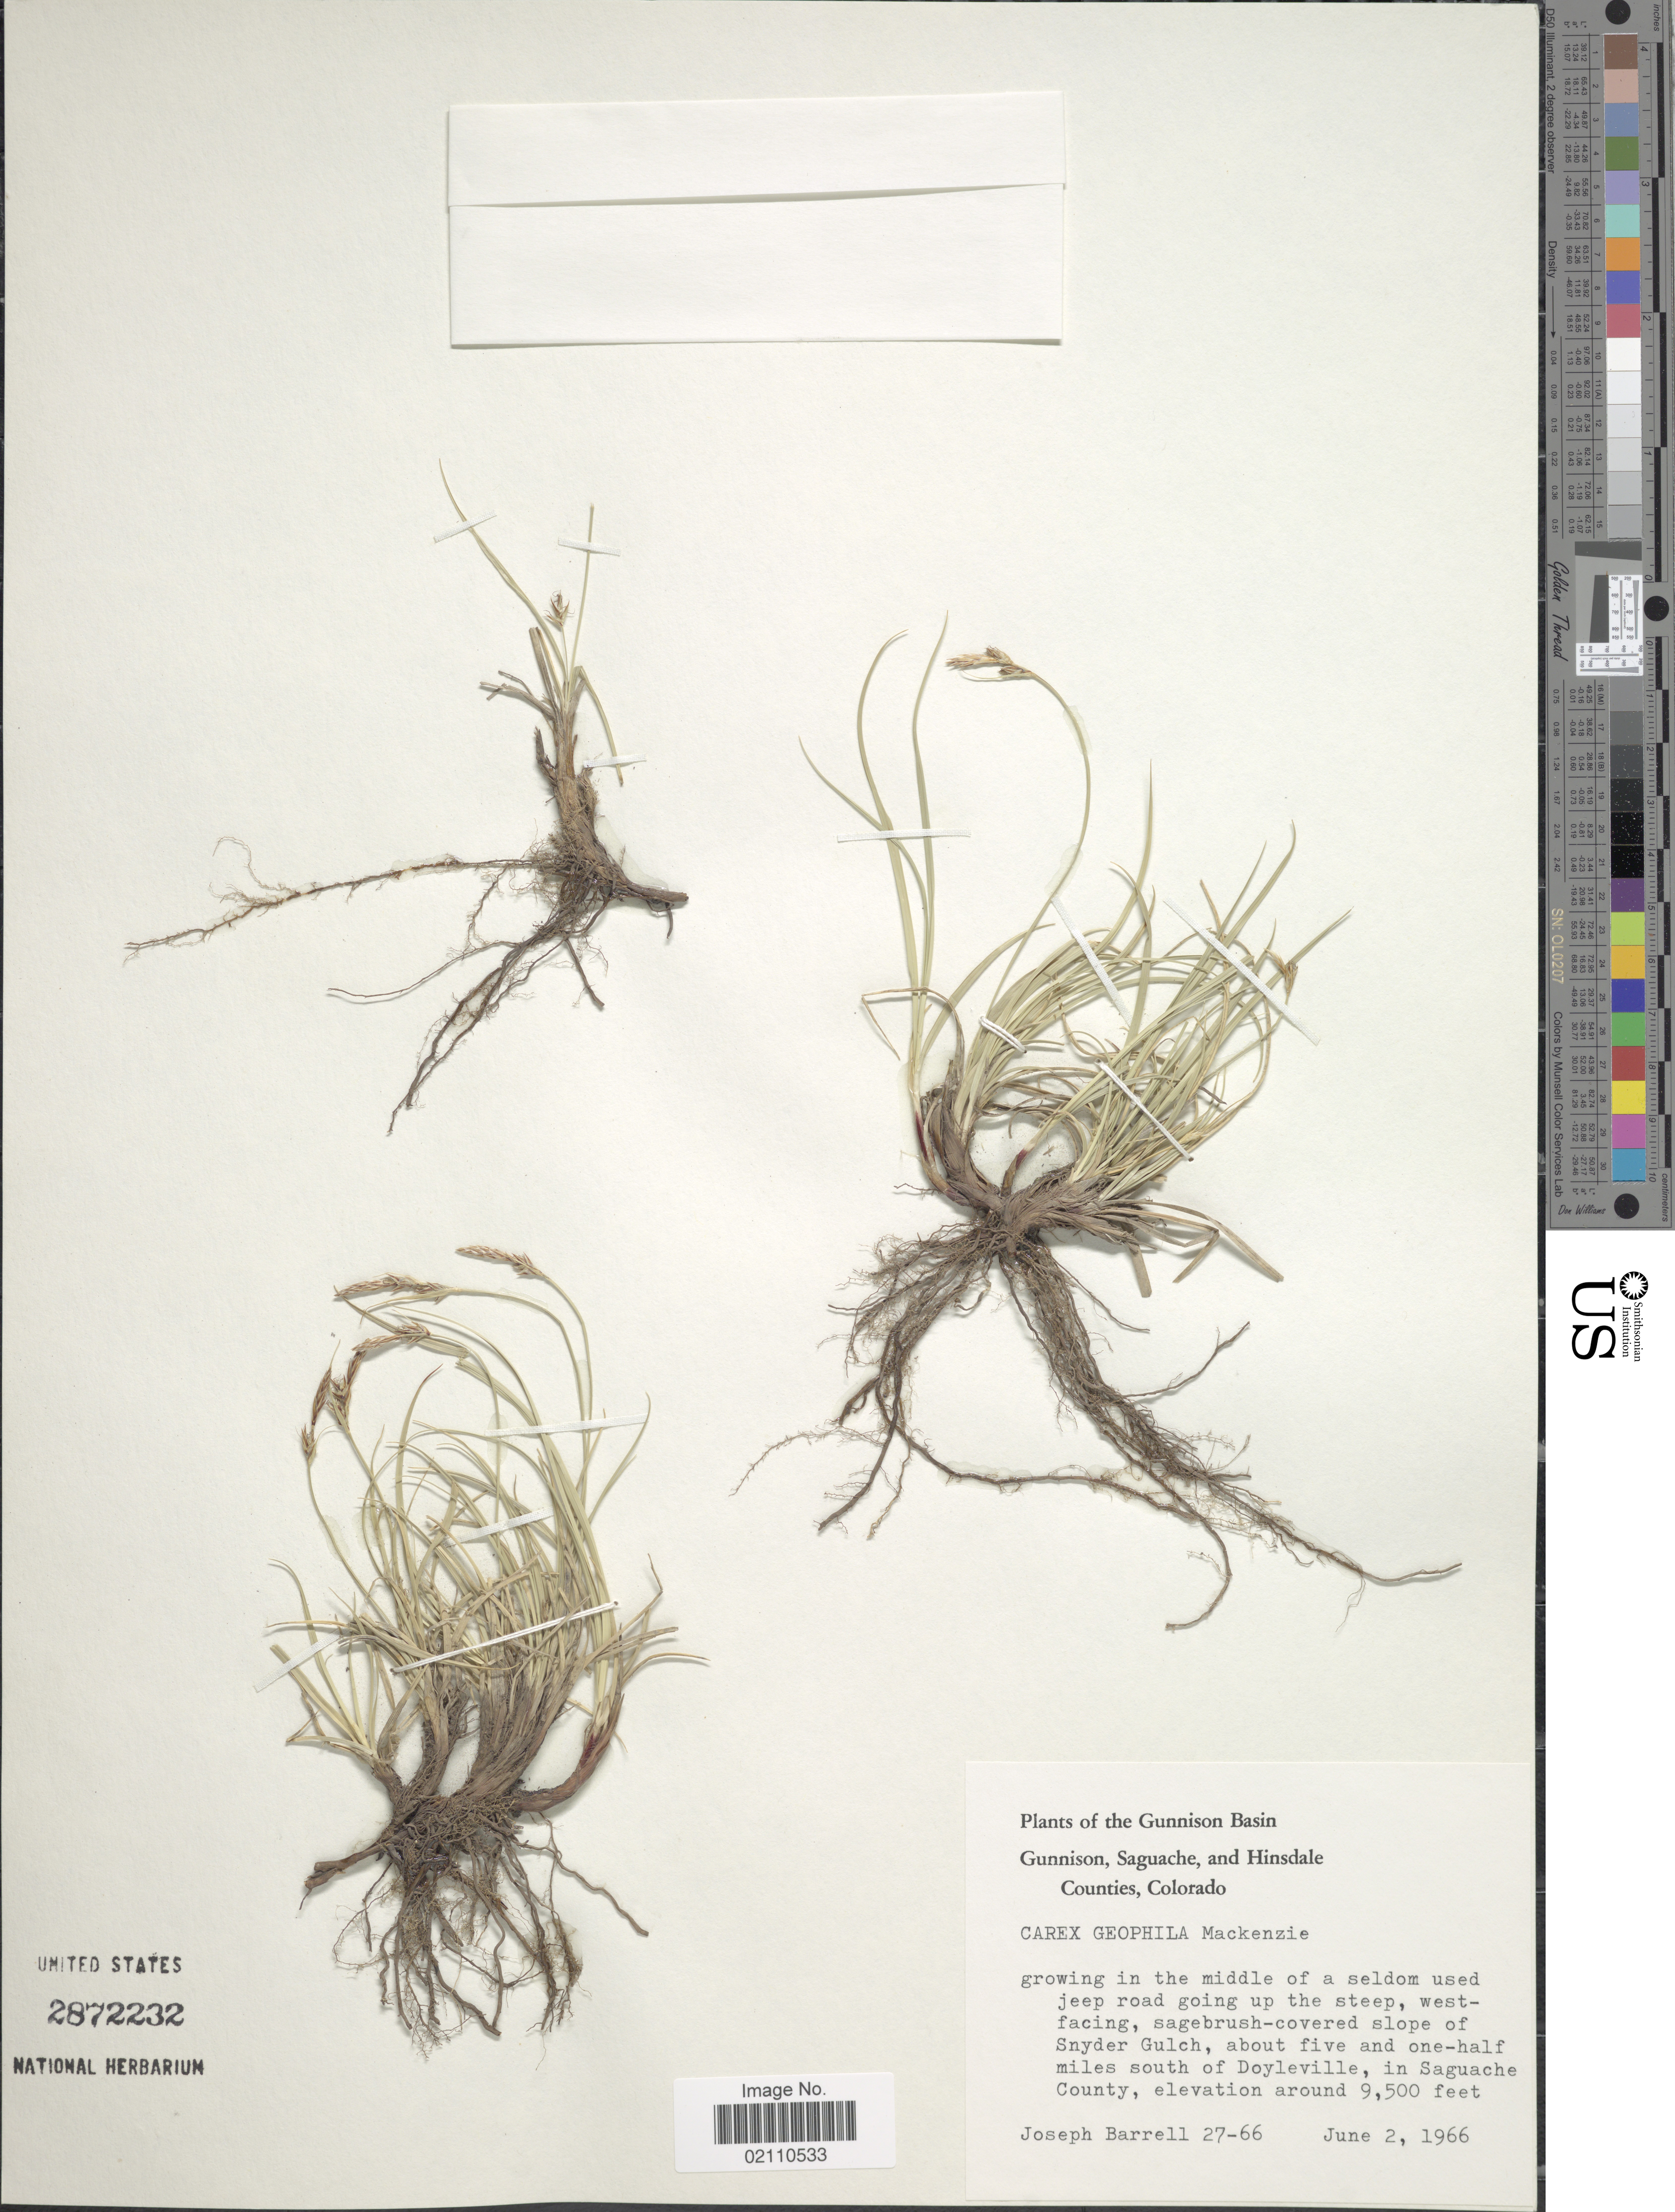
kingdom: Plantae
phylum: Tracheophyta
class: Liliopsida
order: Poales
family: Cyperaceae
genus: Carex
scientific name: Carex geophila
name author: Mack.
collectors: J. Barrell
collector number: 27-66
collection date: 1966-06-02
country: United States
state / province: Colorado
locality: Gunnison Basin, Gunnison, Saguache, and Hisndale Counties, slope of Snyder Gulch, about five and one-half miles south of Doyleville, in Saguache County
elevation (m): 2896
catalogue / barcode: US 2872232